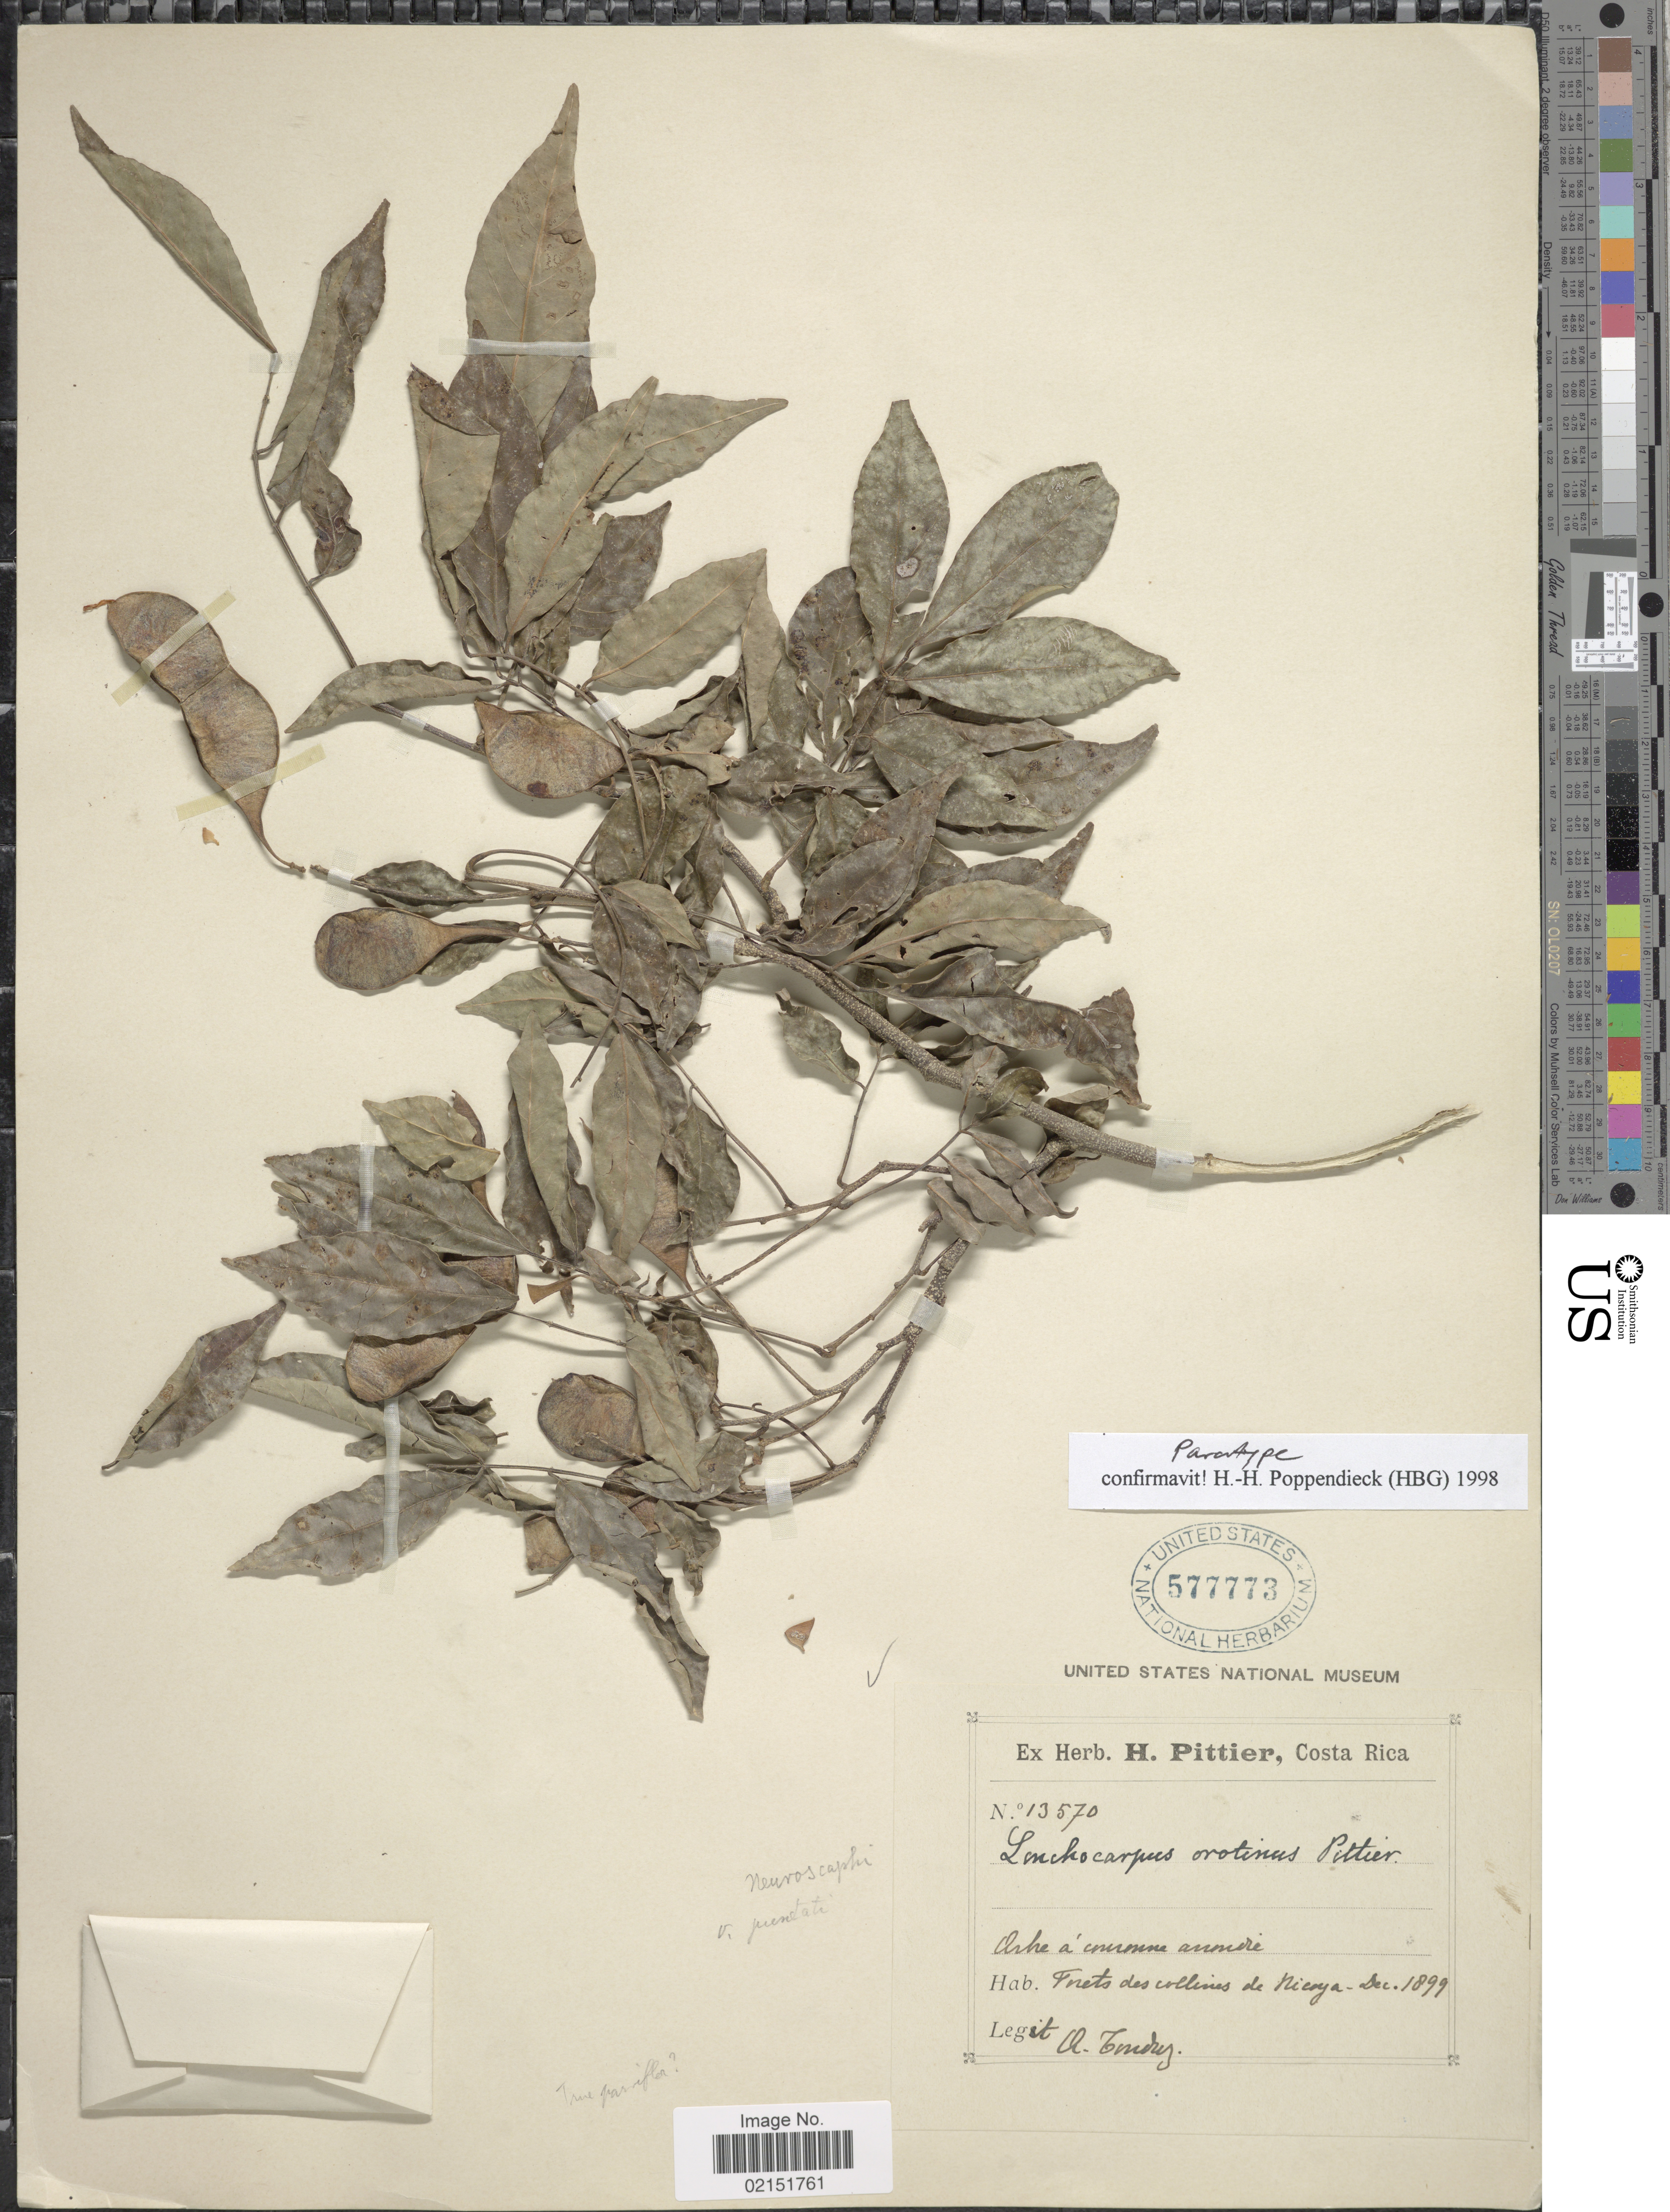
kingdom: Plantae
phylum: Tracheophyta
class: Magnoliopsida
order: Fabales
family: Fabaceae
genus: Lonchocarpus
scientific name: Lonchocarpus orotinus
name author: Pittier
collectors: A. Tonduz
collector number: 13570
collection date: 1899-12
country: Costa Rica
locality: Arbre a courmone arrindre, Forets des collines de Nicoya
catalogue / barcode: US 577773